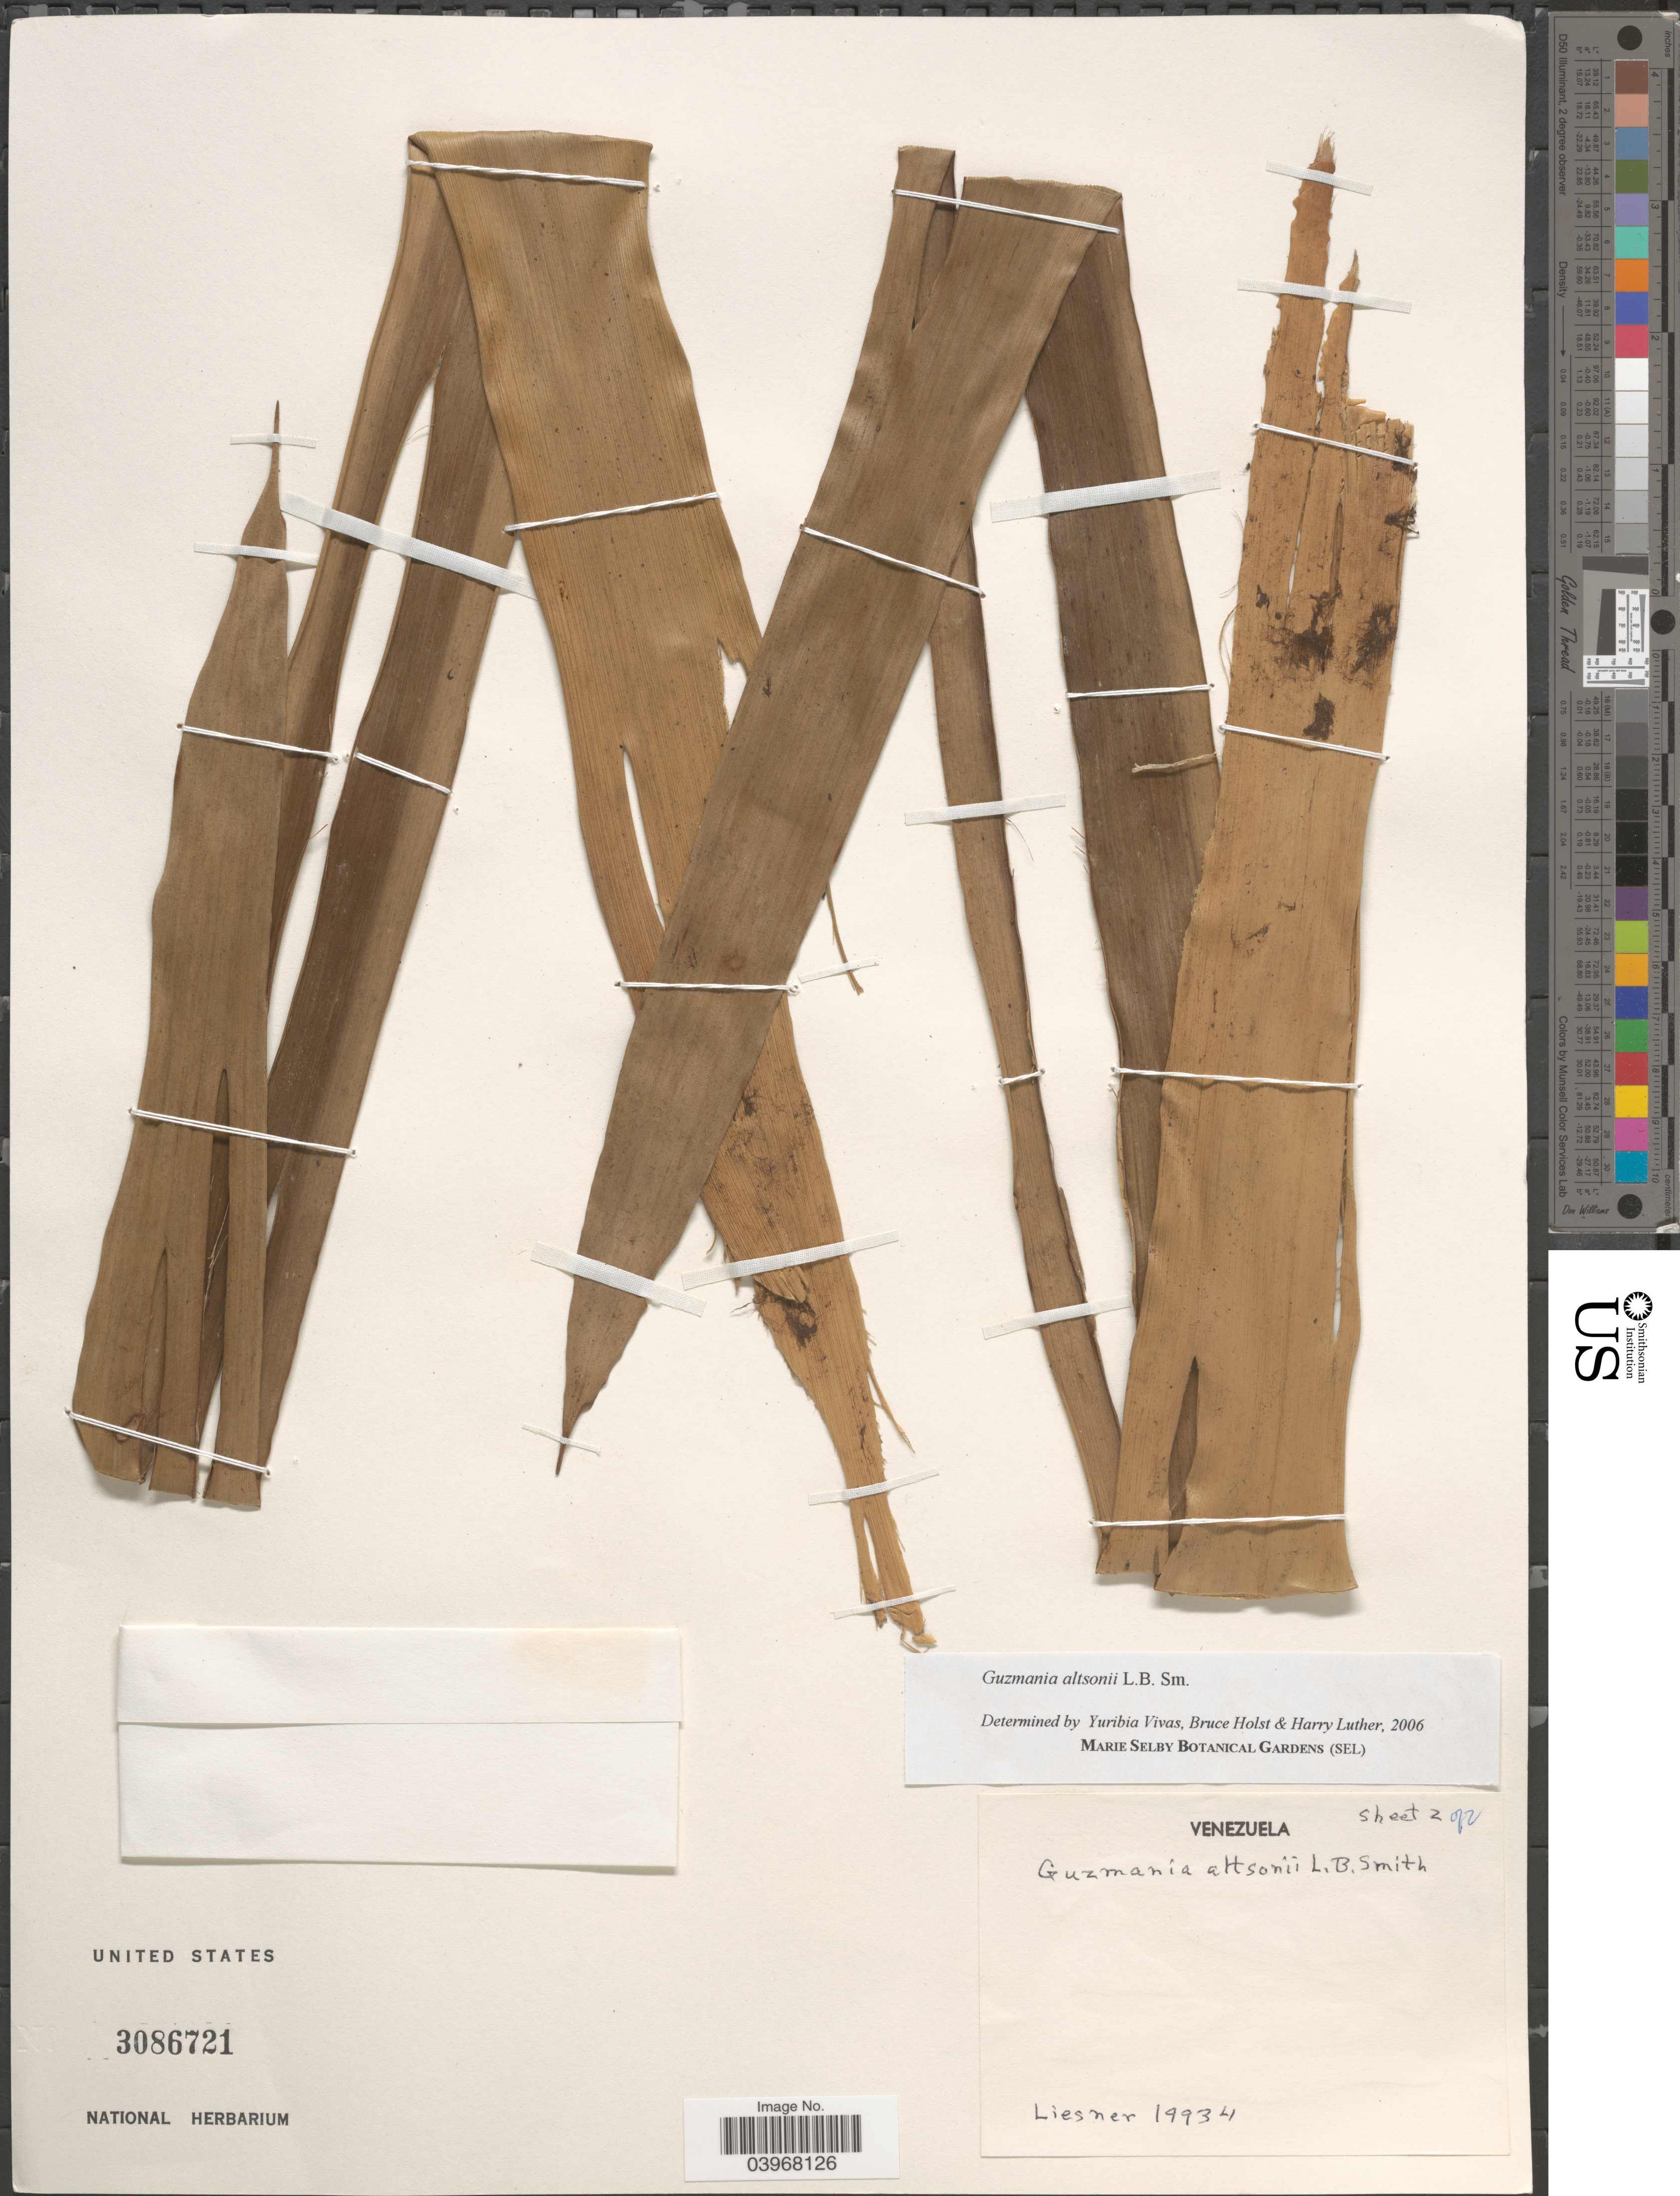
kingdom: Plantae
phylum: Tracheophyta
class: Liliopsida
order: Poales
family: Bromeliaceae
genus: Guzmania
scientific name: Guzmania altsonii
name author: L.B. Sm.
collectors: -- Liesner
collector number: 19934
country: Venezuela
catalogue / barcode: US 3086721